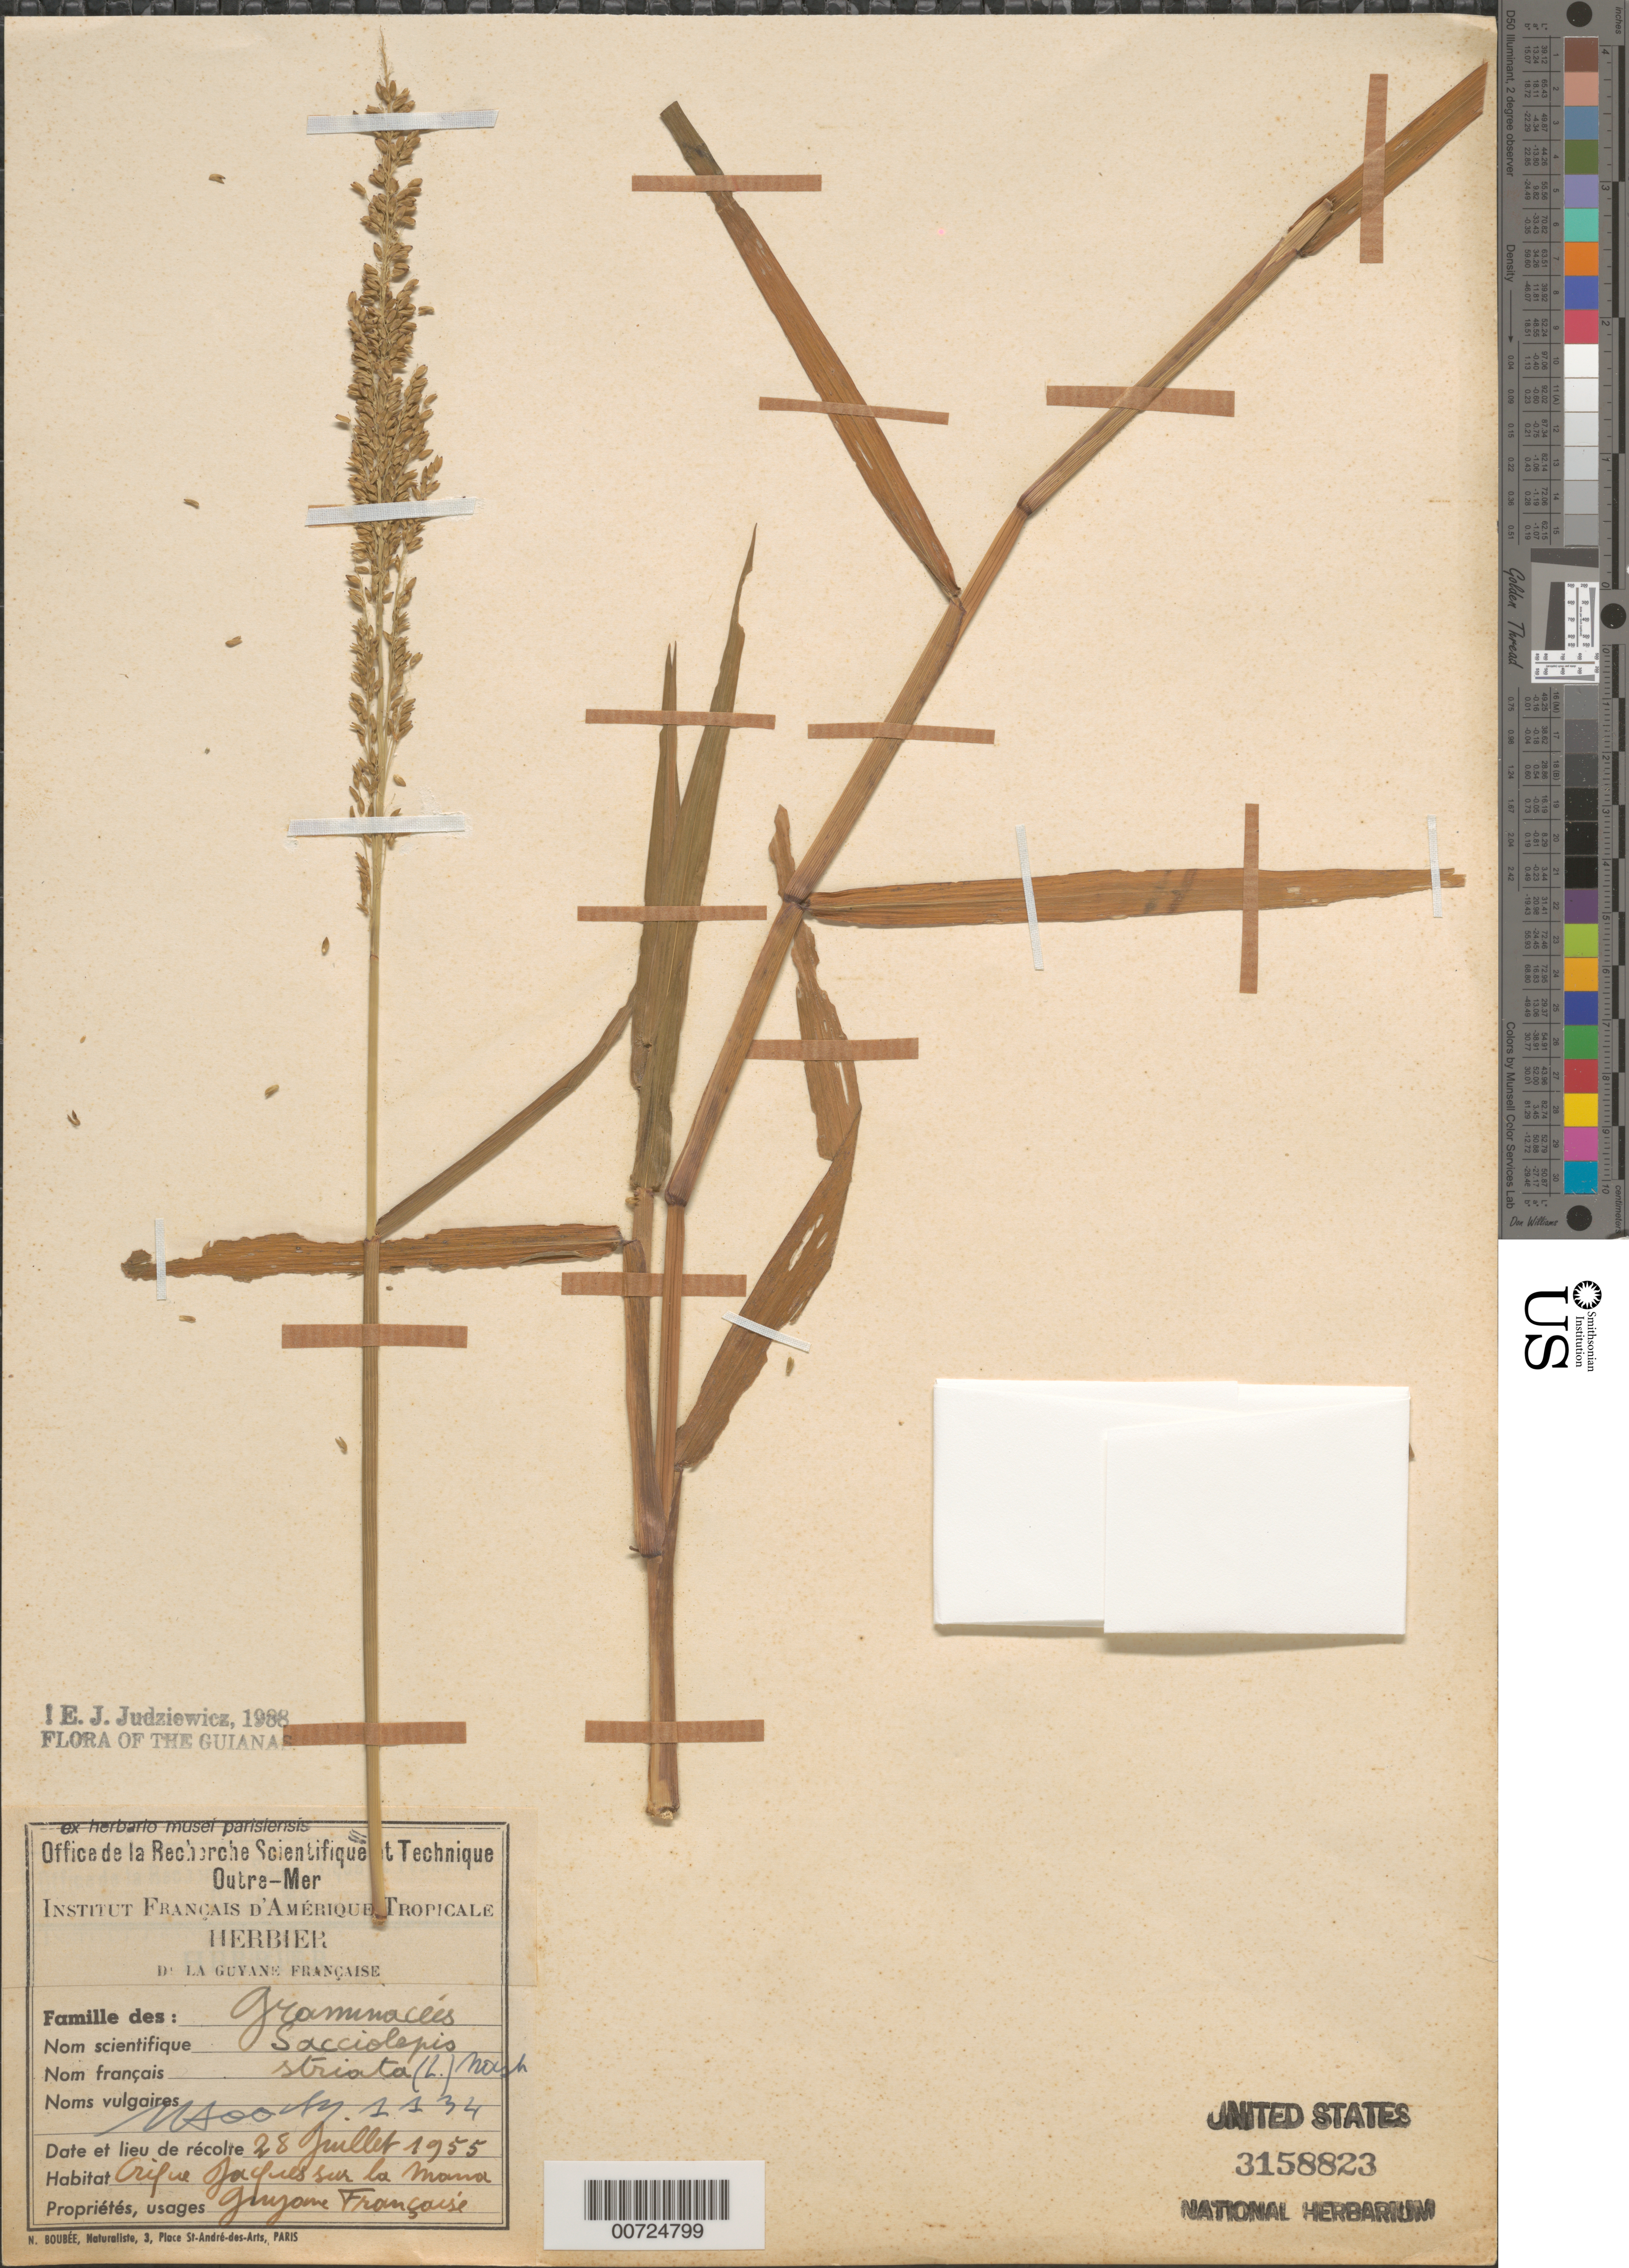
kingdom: Plantae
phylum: Tracheophyta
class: Liliopsida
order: Poales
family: Poaceae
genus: Sacciolepis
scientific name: Sacciolepis striata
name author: (L.) Nash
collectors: W. Soody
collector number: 1134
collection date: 1955-07-28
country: French Guiana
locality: Arique Jacques sur la Mana. Guyane Française.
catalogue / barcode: US 3158823